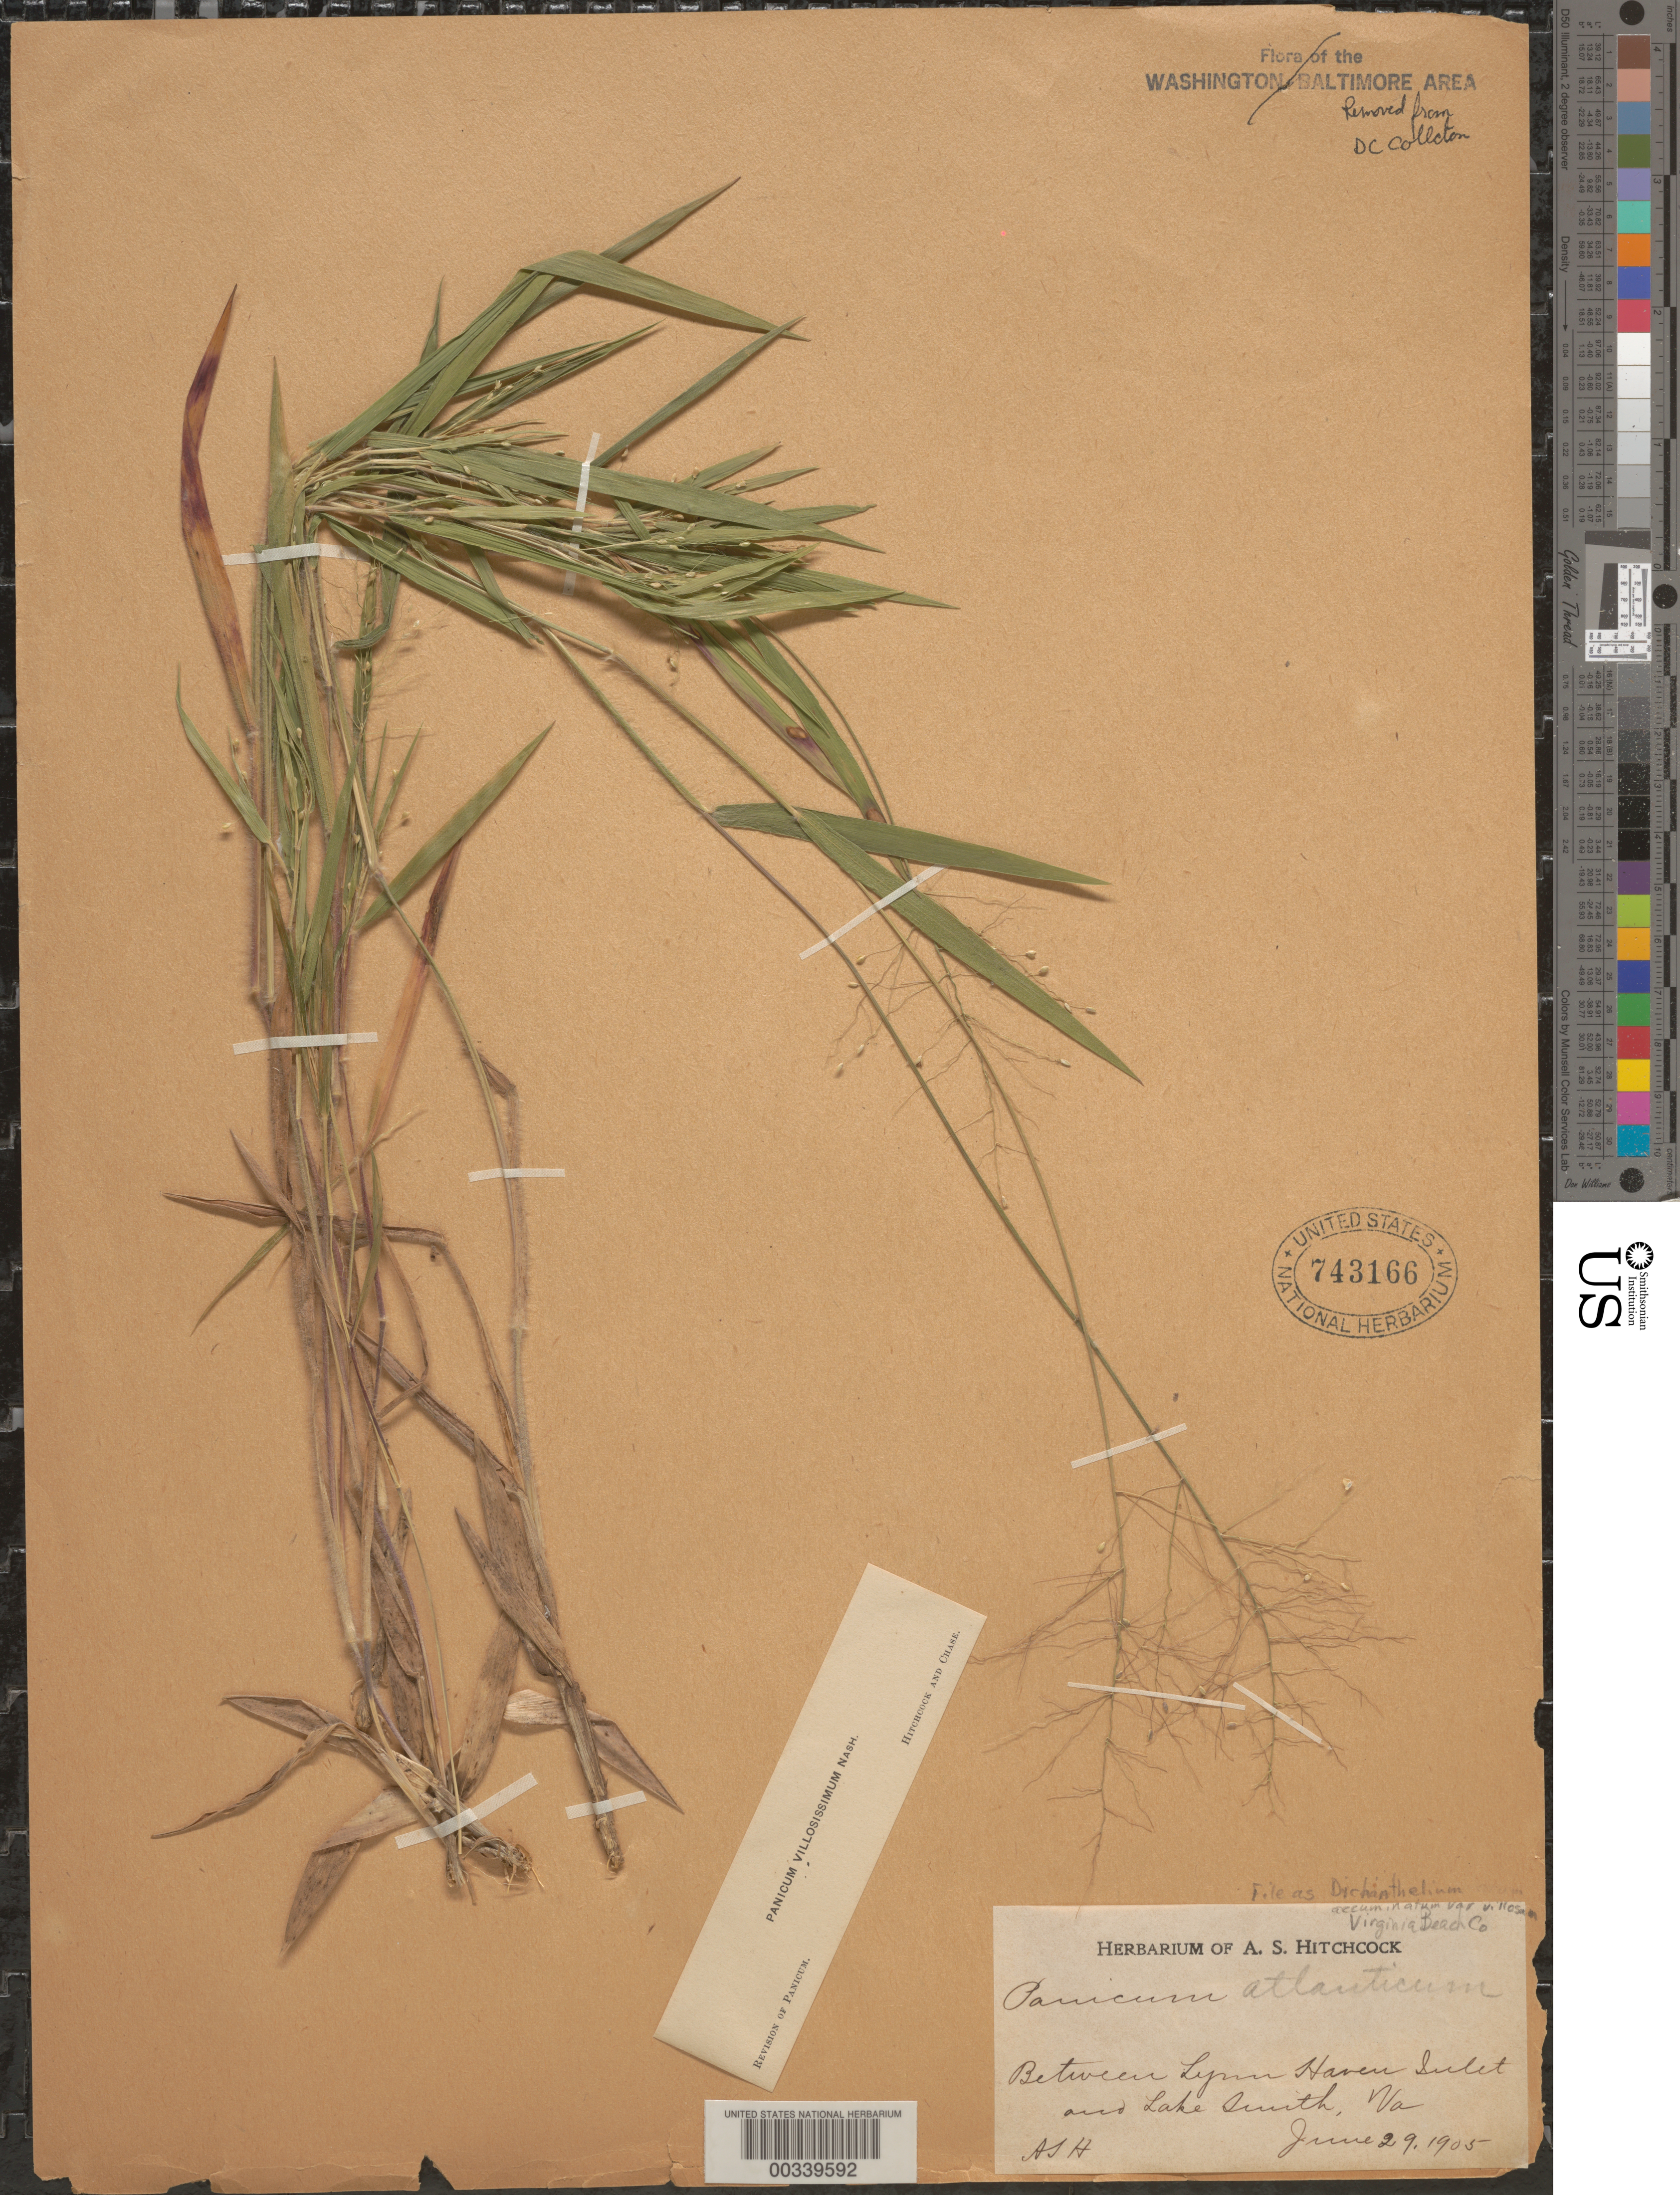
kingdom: Plantae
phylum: Tracheophyta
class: Liliopsida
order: Poales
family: Poaceae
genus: Dichanthelium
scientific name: Dichanthelium acuminatum var. villosum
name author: (A. Gray) Gould & C.A. Clark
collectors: A. S. Hitchcock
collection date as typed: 29 Jun 1905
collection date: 1905-06-29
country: United States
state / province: Virginia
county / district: City of Virginia Beach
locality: Lynn haven inlet, lake smith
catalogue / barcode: US 743166